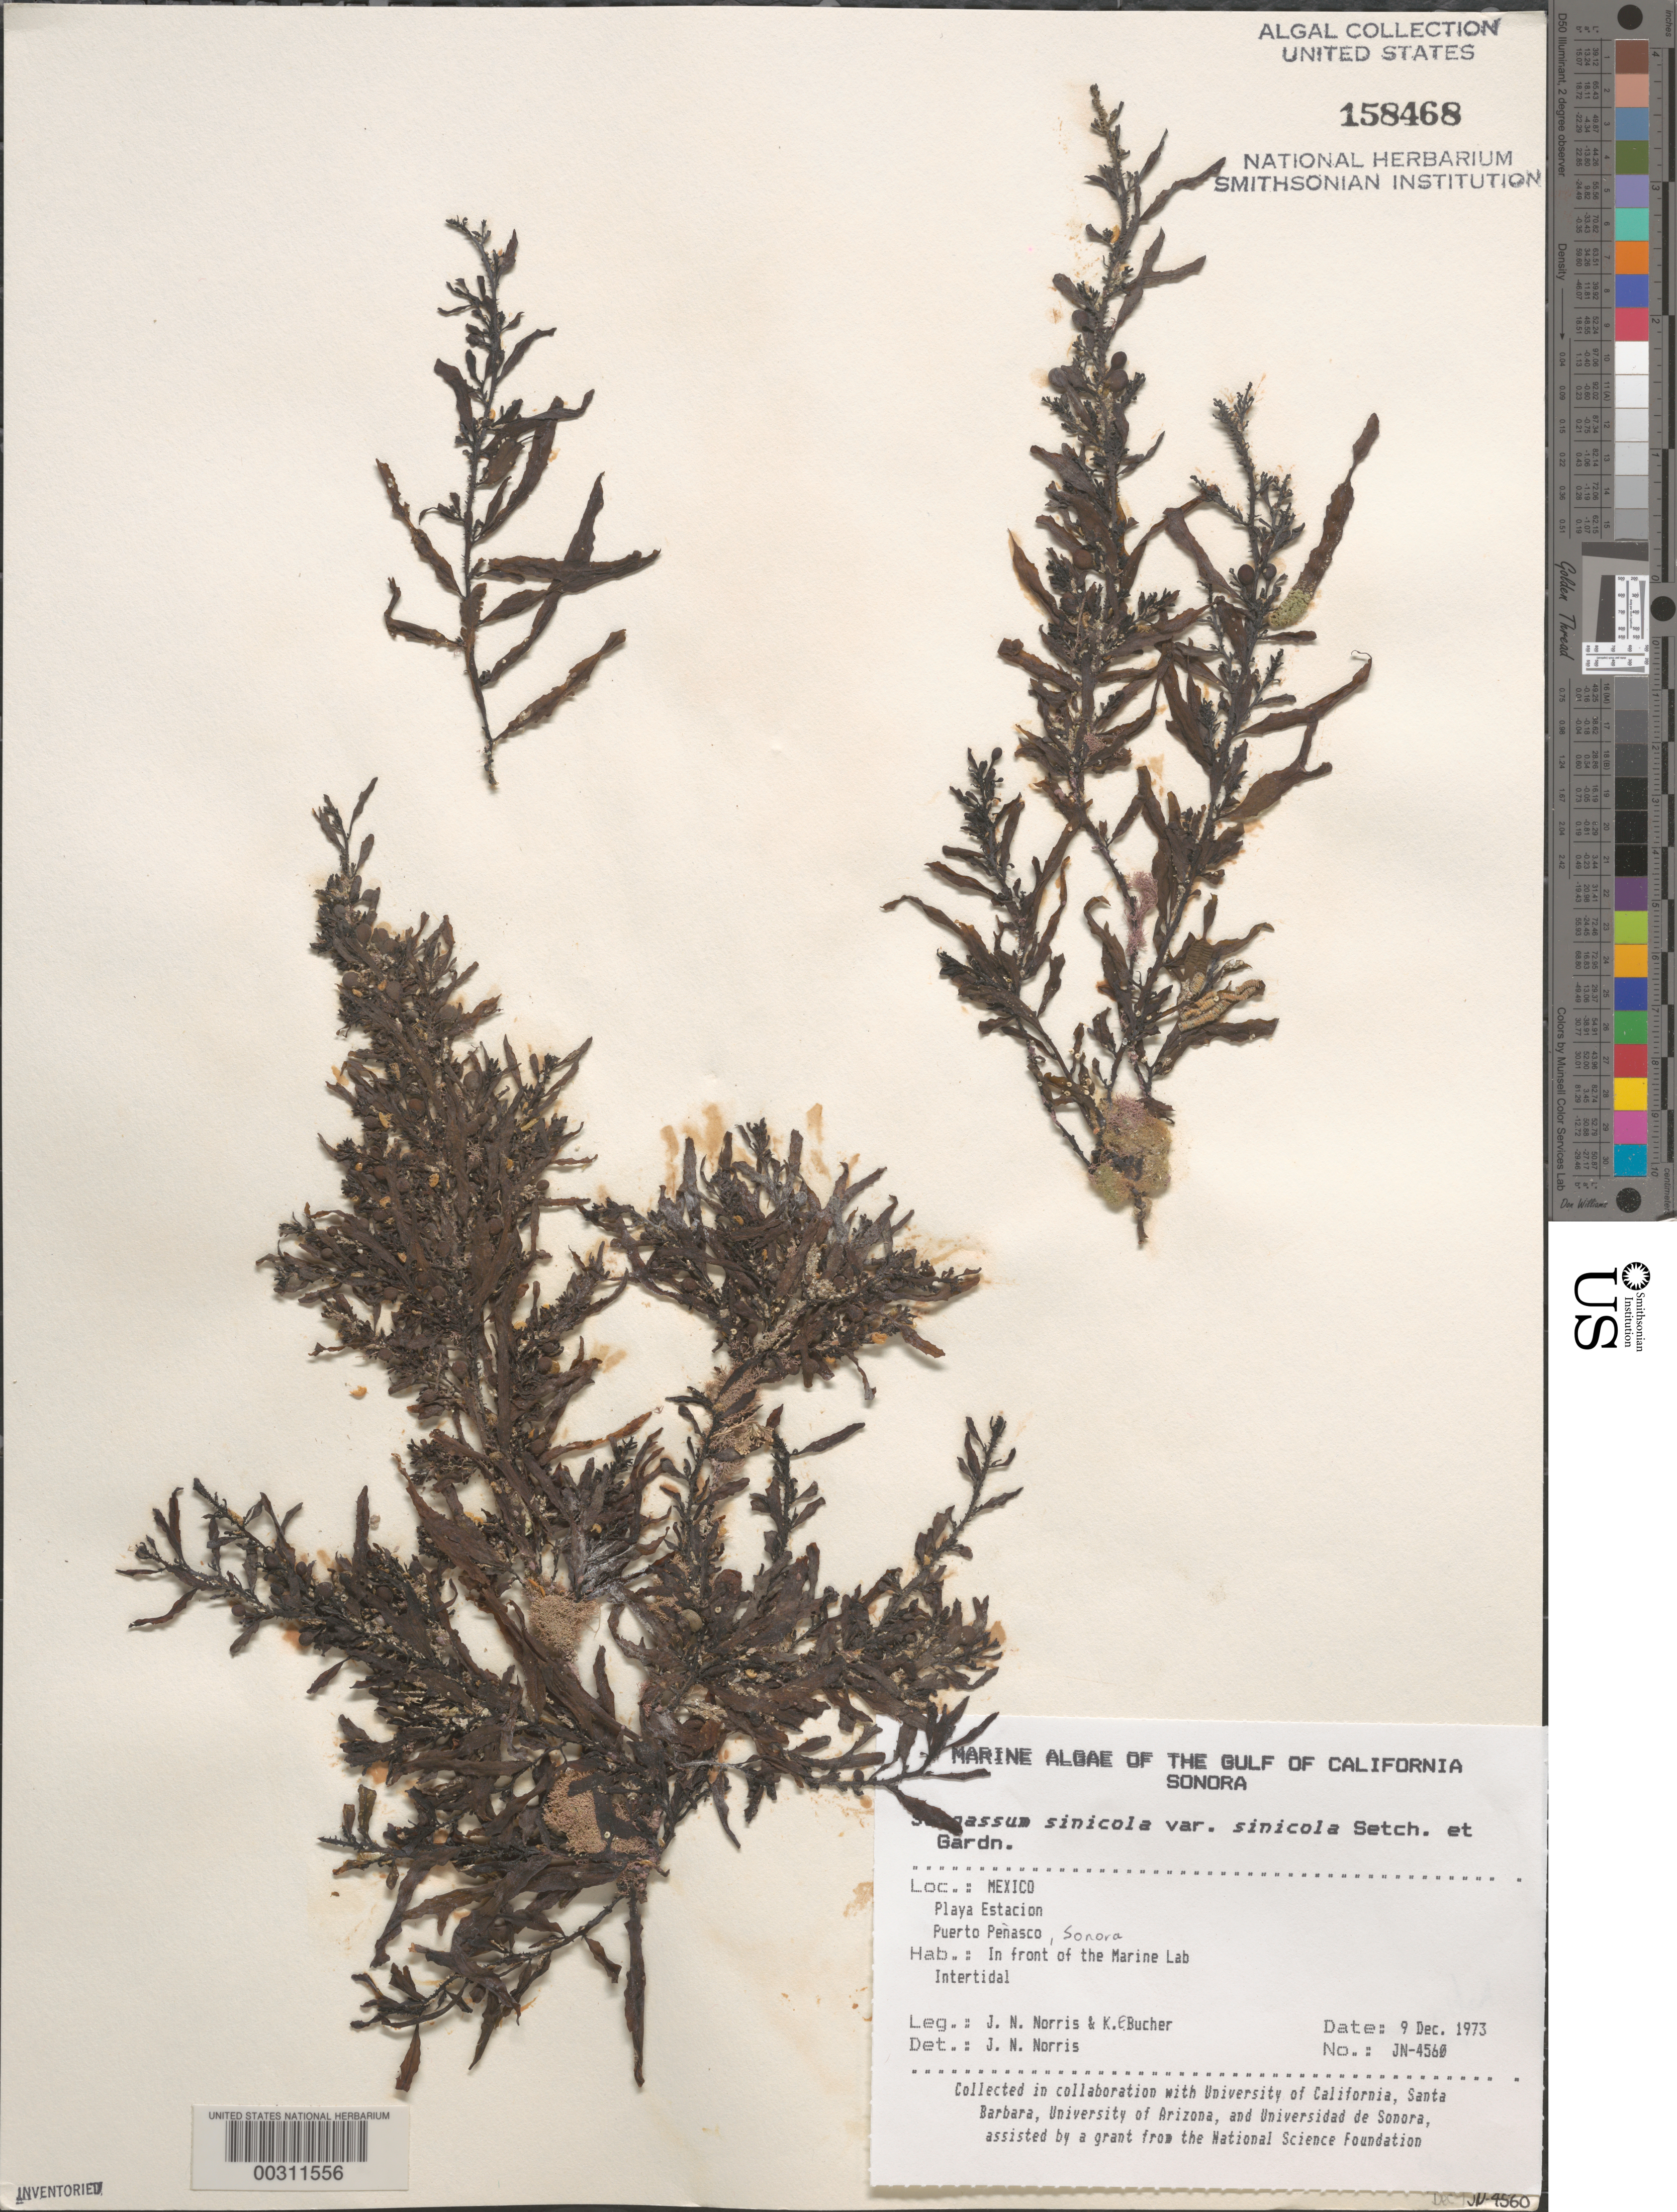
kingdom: Chromista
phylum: Ochrophyta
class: Phaeophyceae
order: Fucales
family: Sargassaceae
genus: Sargassum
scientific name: Sargassum sinicola var. sinicola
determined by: Norris, James N.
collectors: J. N. Norris & K. E. Bucher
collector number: JN-4560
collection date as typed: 09 Dec 1973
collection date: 1973-12-09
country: Mexico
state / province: Sonora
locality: Playa Estacion, Puerto Penasco, marine station shore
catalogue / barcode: US 158468